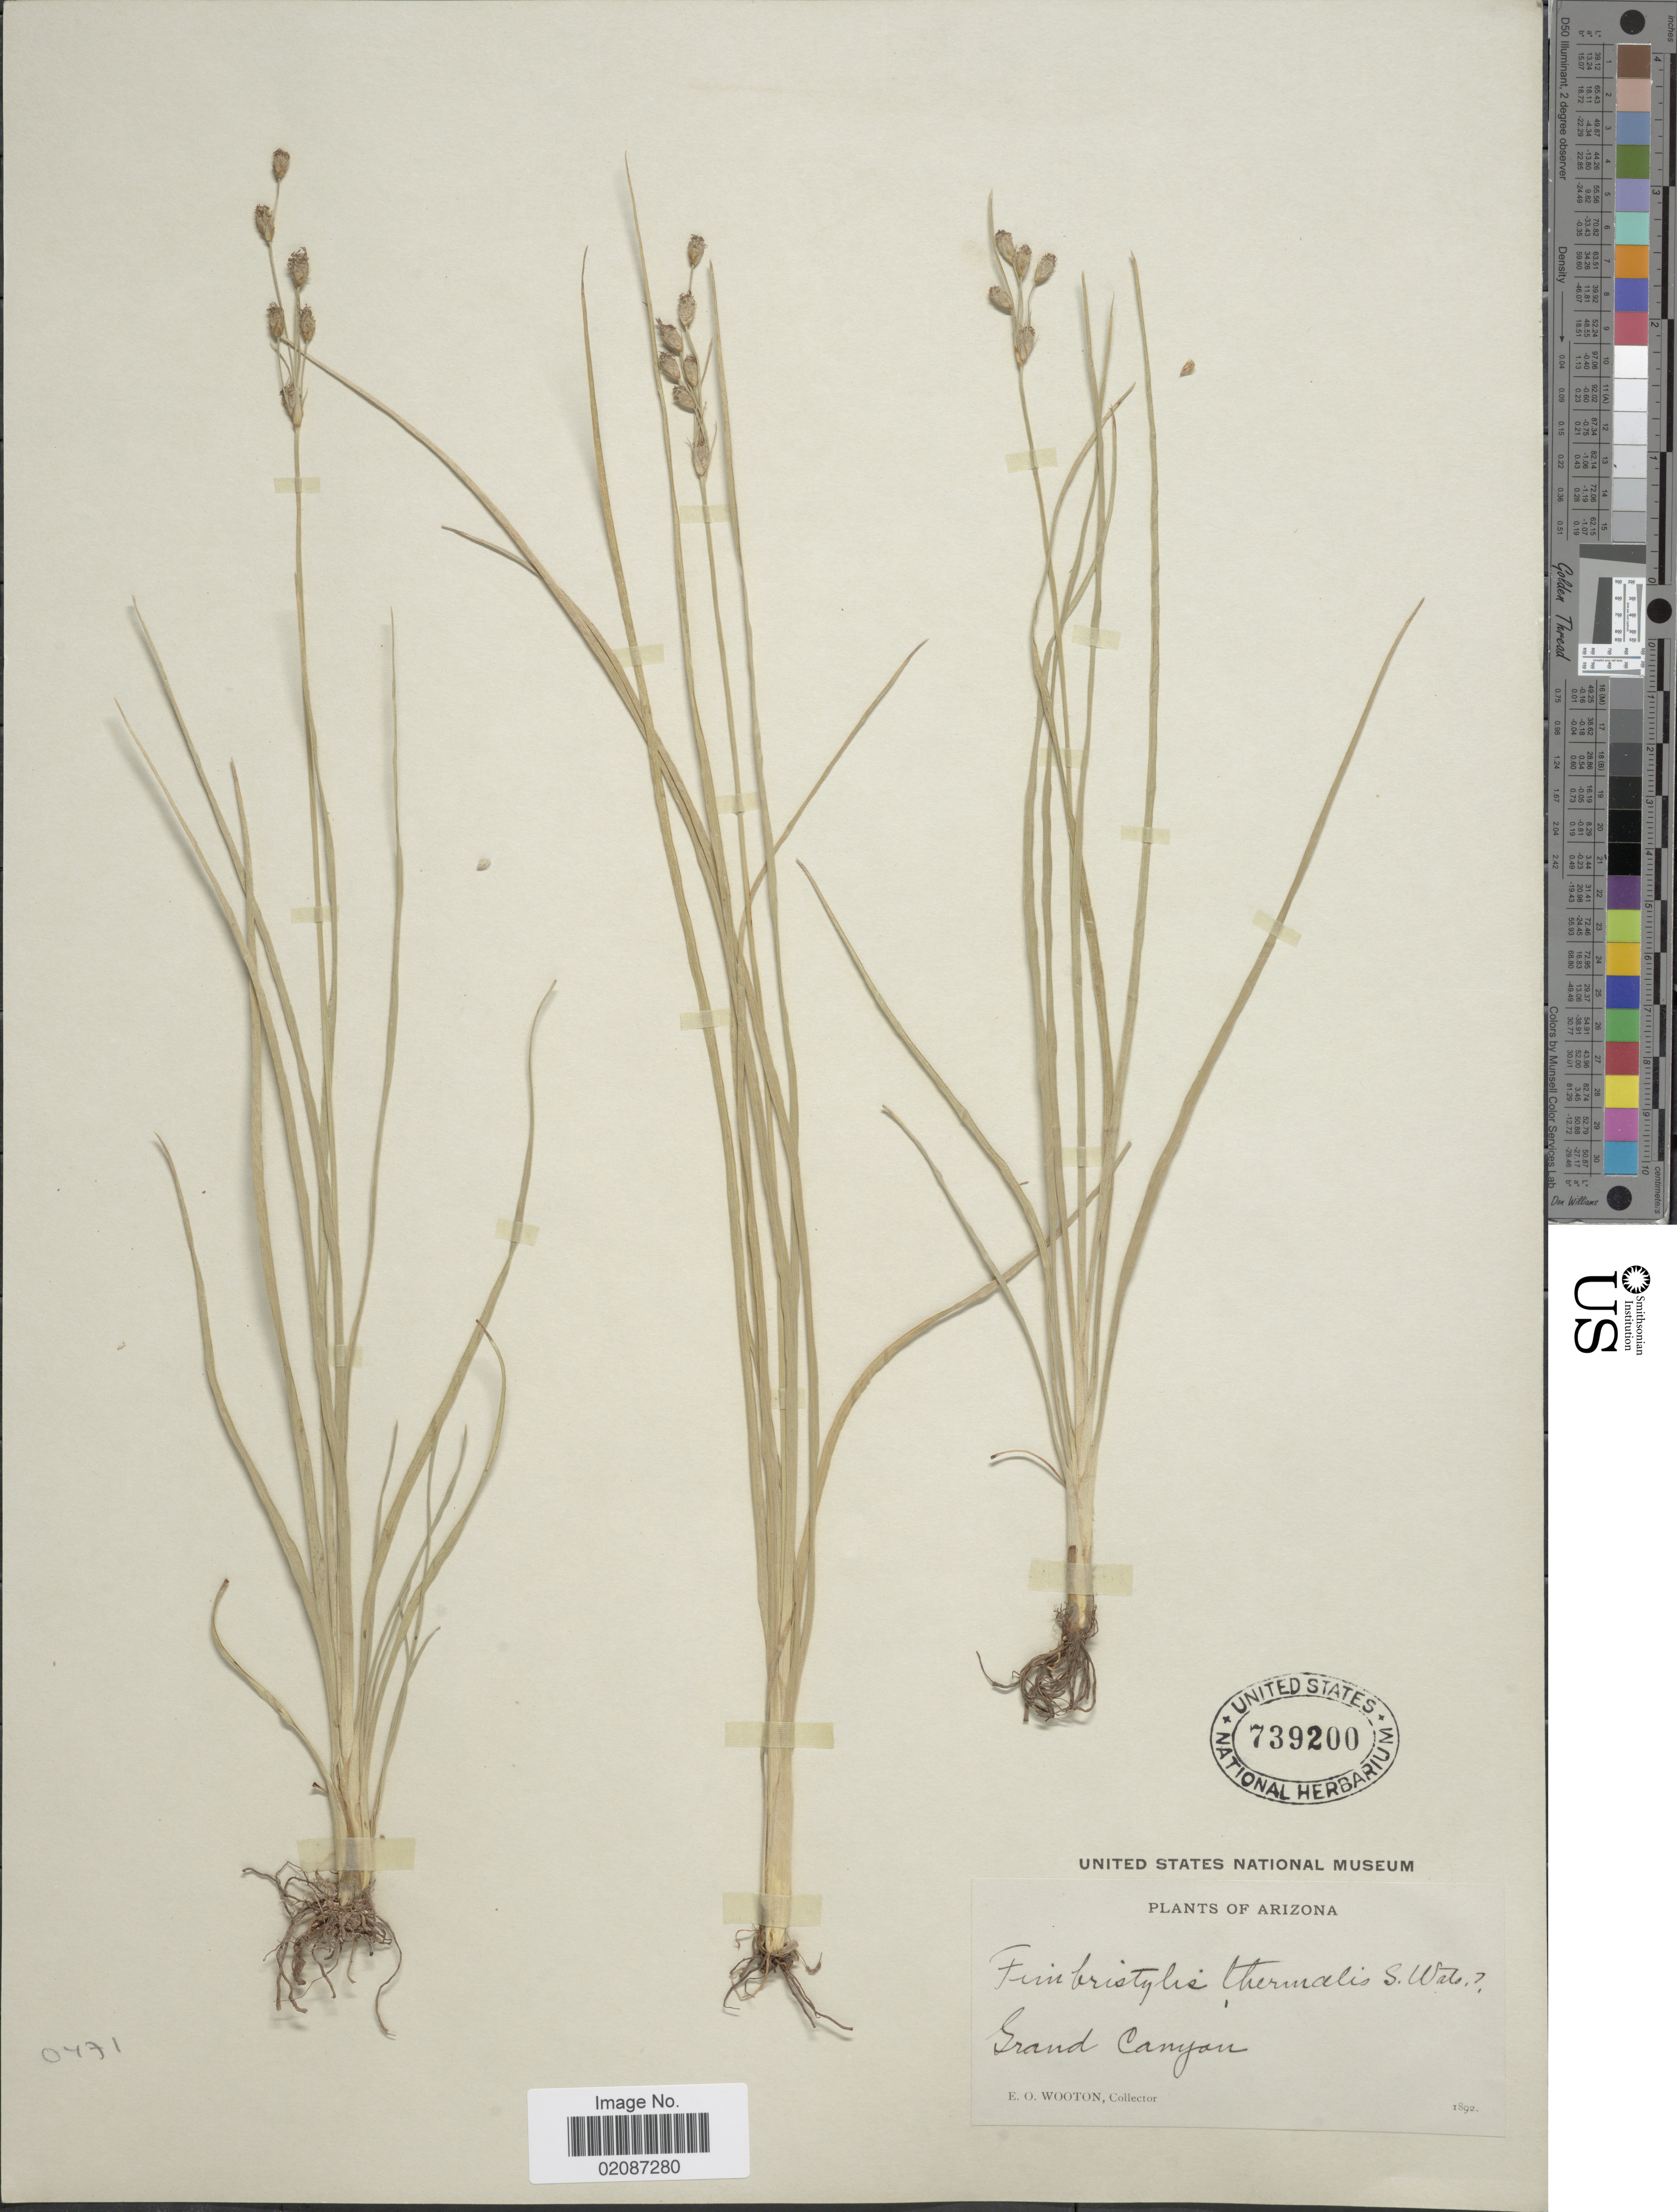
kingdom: Plantae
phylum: Tracheophyta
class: Liliopsida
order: Poales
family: Cyperaceae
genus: Fimbristylis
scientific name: Fimbristylis thermalis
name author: S. Watson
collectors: E. O. Wooton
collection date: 1892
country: United States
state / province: Arizona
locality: Grand Canyon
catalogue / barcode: US 739200